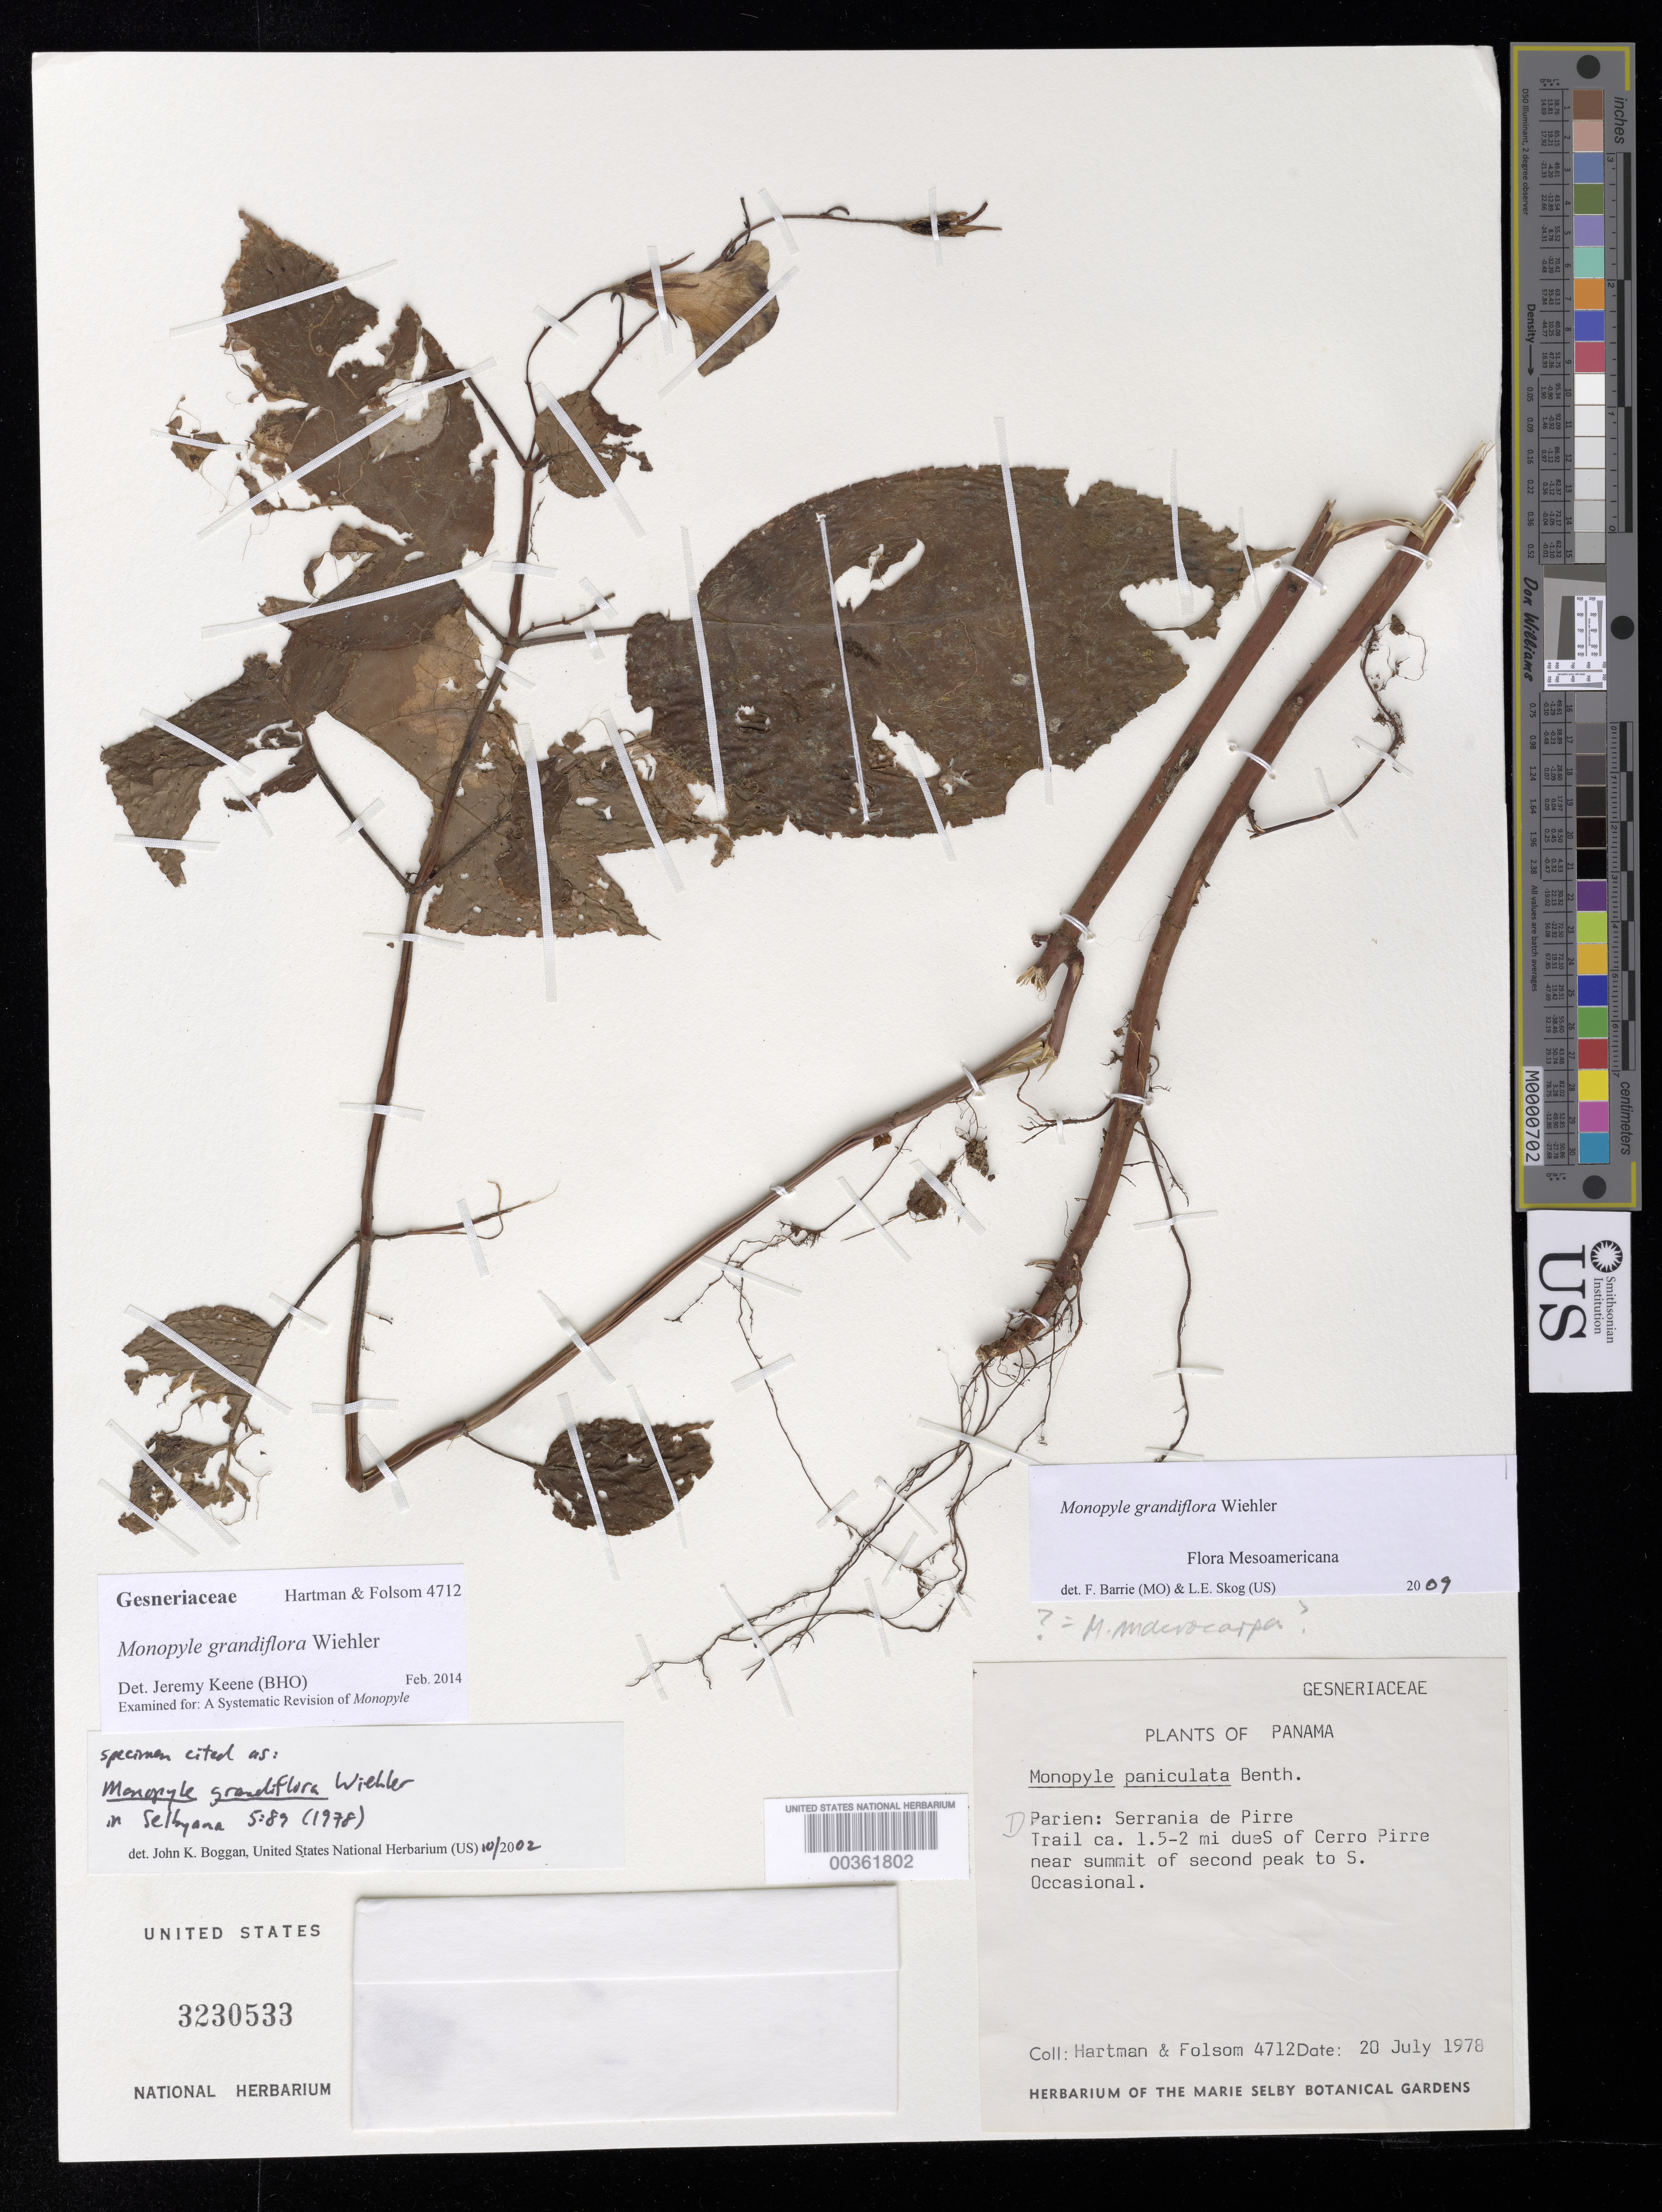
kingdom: Plantae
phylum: Tracheophyta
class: Magnoliopsida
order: Lamiales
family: Gesneriaceae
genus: Monopyle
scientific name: Monopyle grandiflora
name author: Wiehler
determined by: Barrie, F. R.; Skog, Laurence E.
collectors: Hartman, -- & J. P. Folsom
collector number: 4712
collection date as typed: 20 Jul 1978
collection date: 1978-07-20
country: Panama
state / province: Darién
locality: Darien: Serrania de Pirre, trail ca. 1.5-2 mi due S of Cerro Pirre near summit of second peak to S.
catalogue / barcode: US 3230533